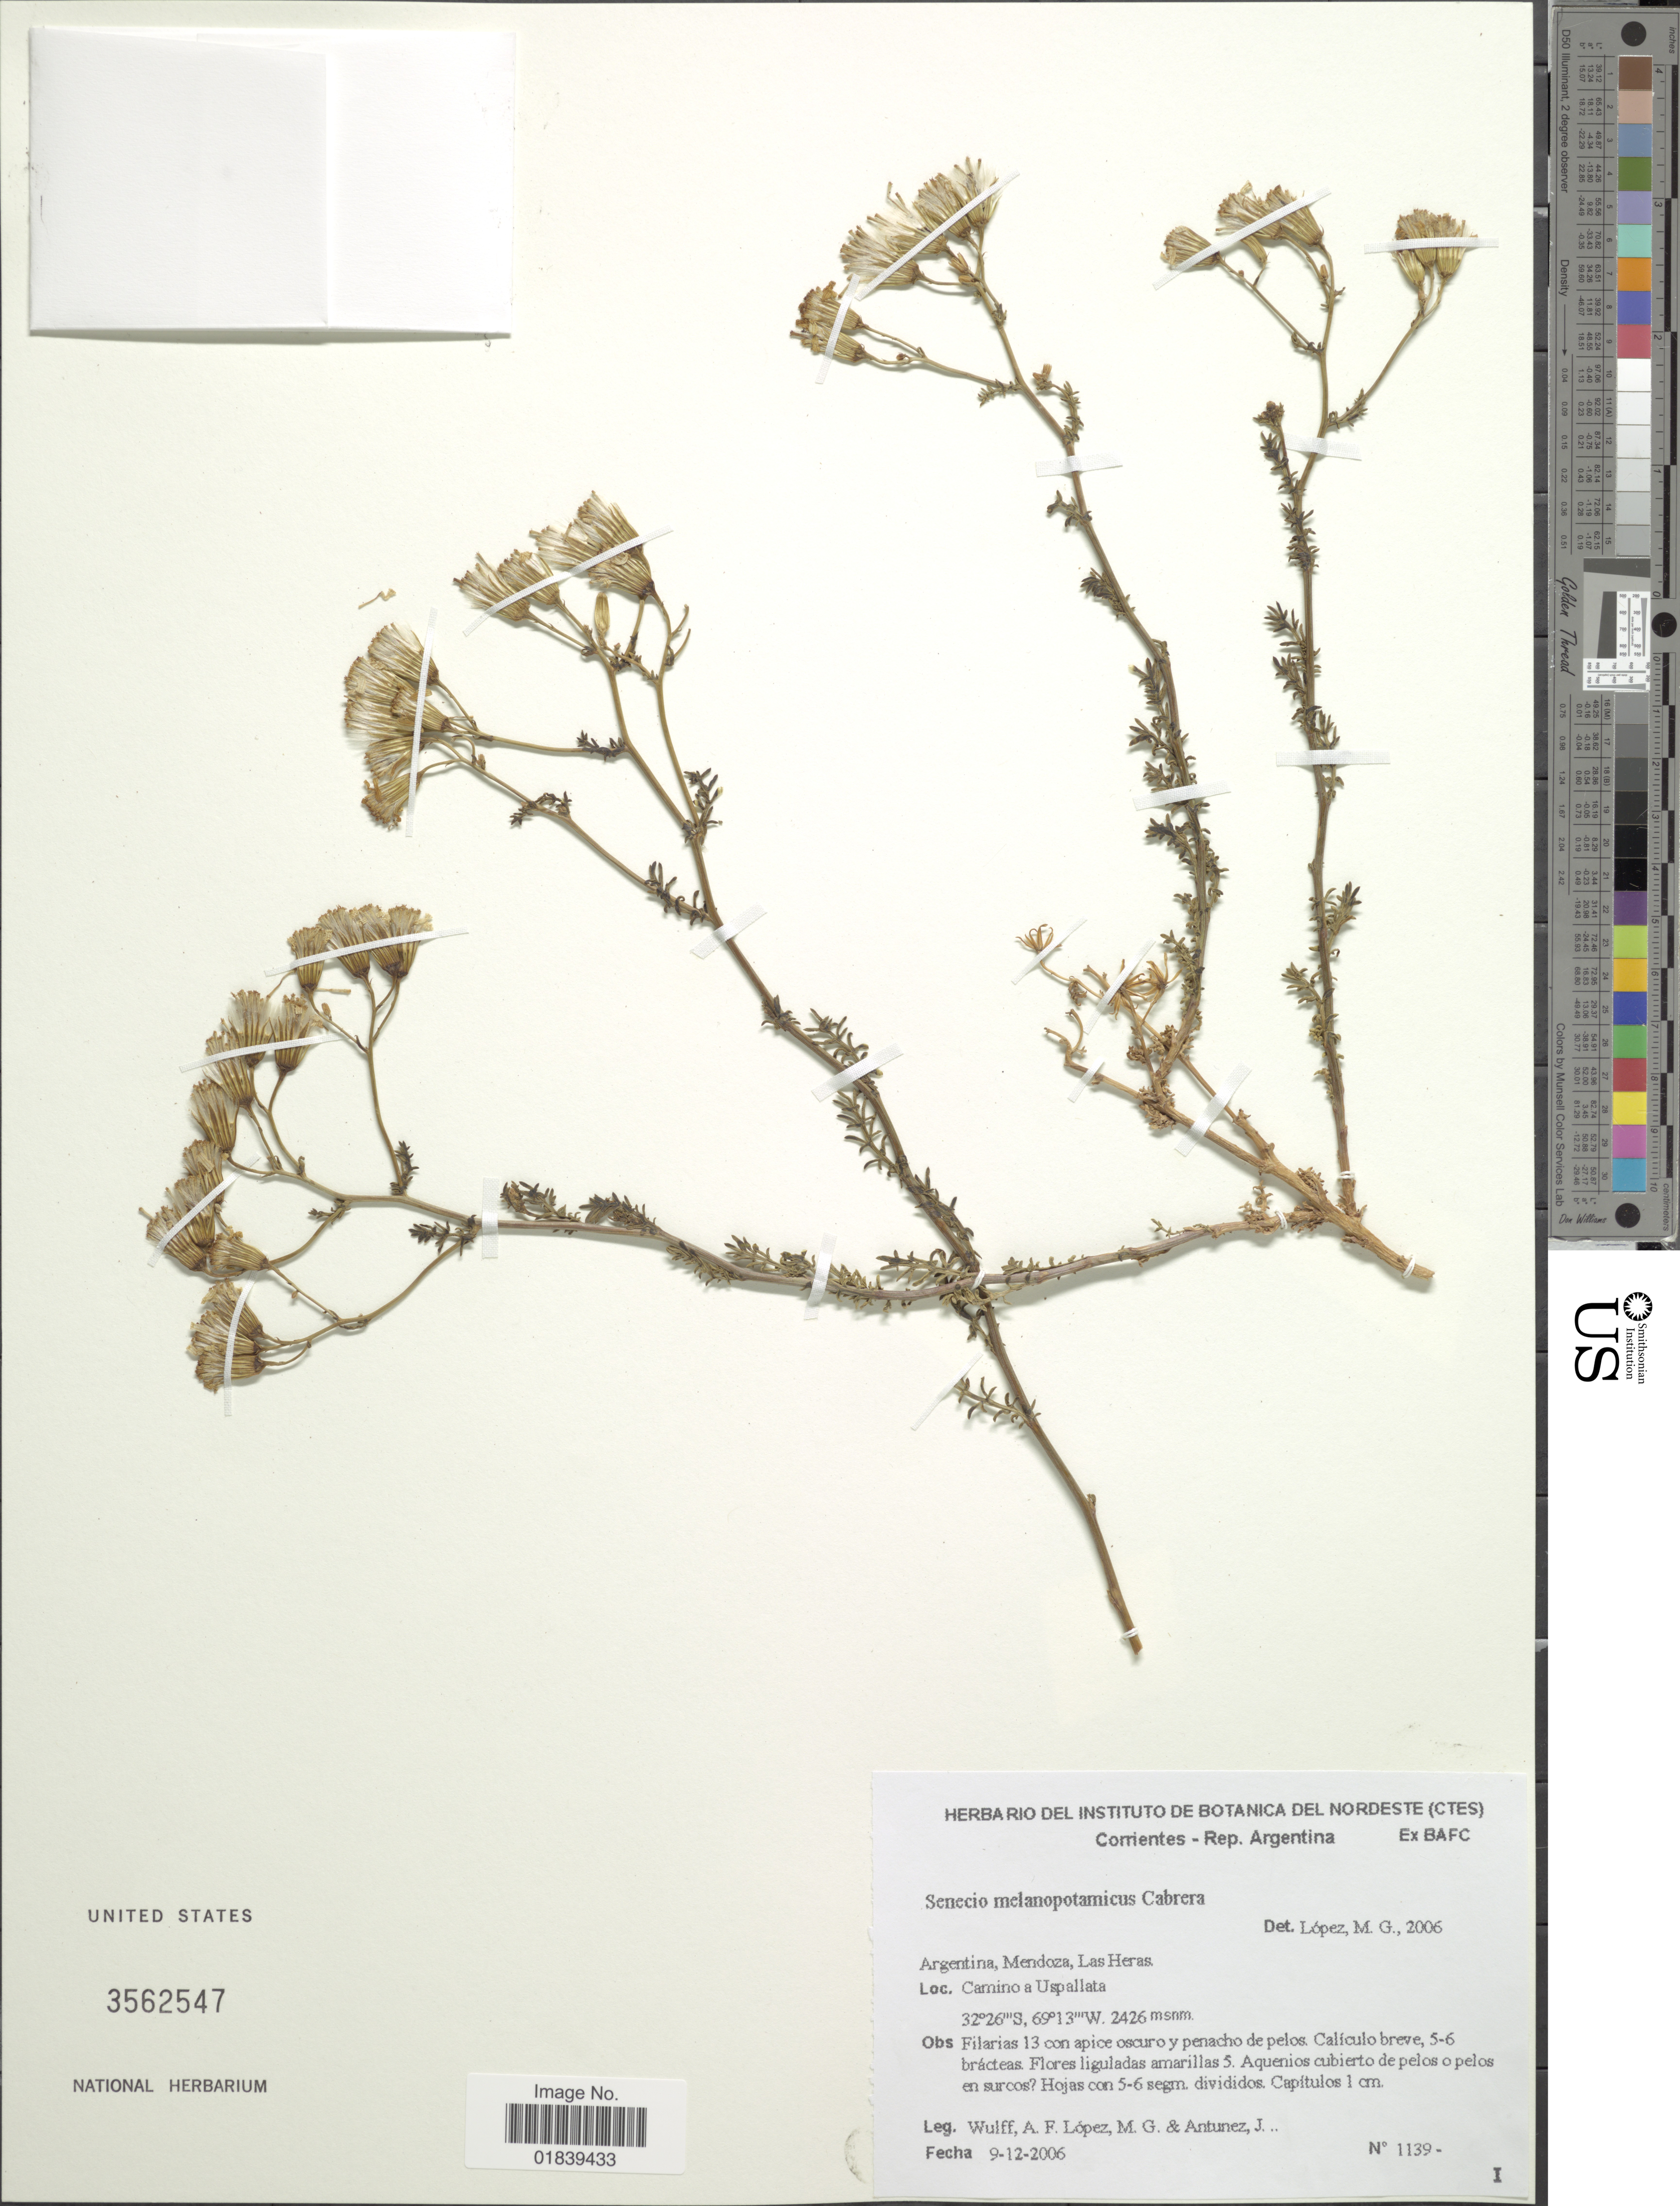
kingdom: Plantae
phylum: Tracheophyta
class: Magnoliopsida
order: Asterales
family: Asteraceae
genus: Senecio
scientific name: Senecio melanopotamicus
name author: Cabrera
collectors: A. Wulff, M. López & J. Antunez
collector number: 1139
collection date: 2006-12-09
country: Argentina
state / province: Mendoza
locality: Las Heras, Camino a Uspallata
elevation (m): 2426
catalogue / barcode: US 3562547